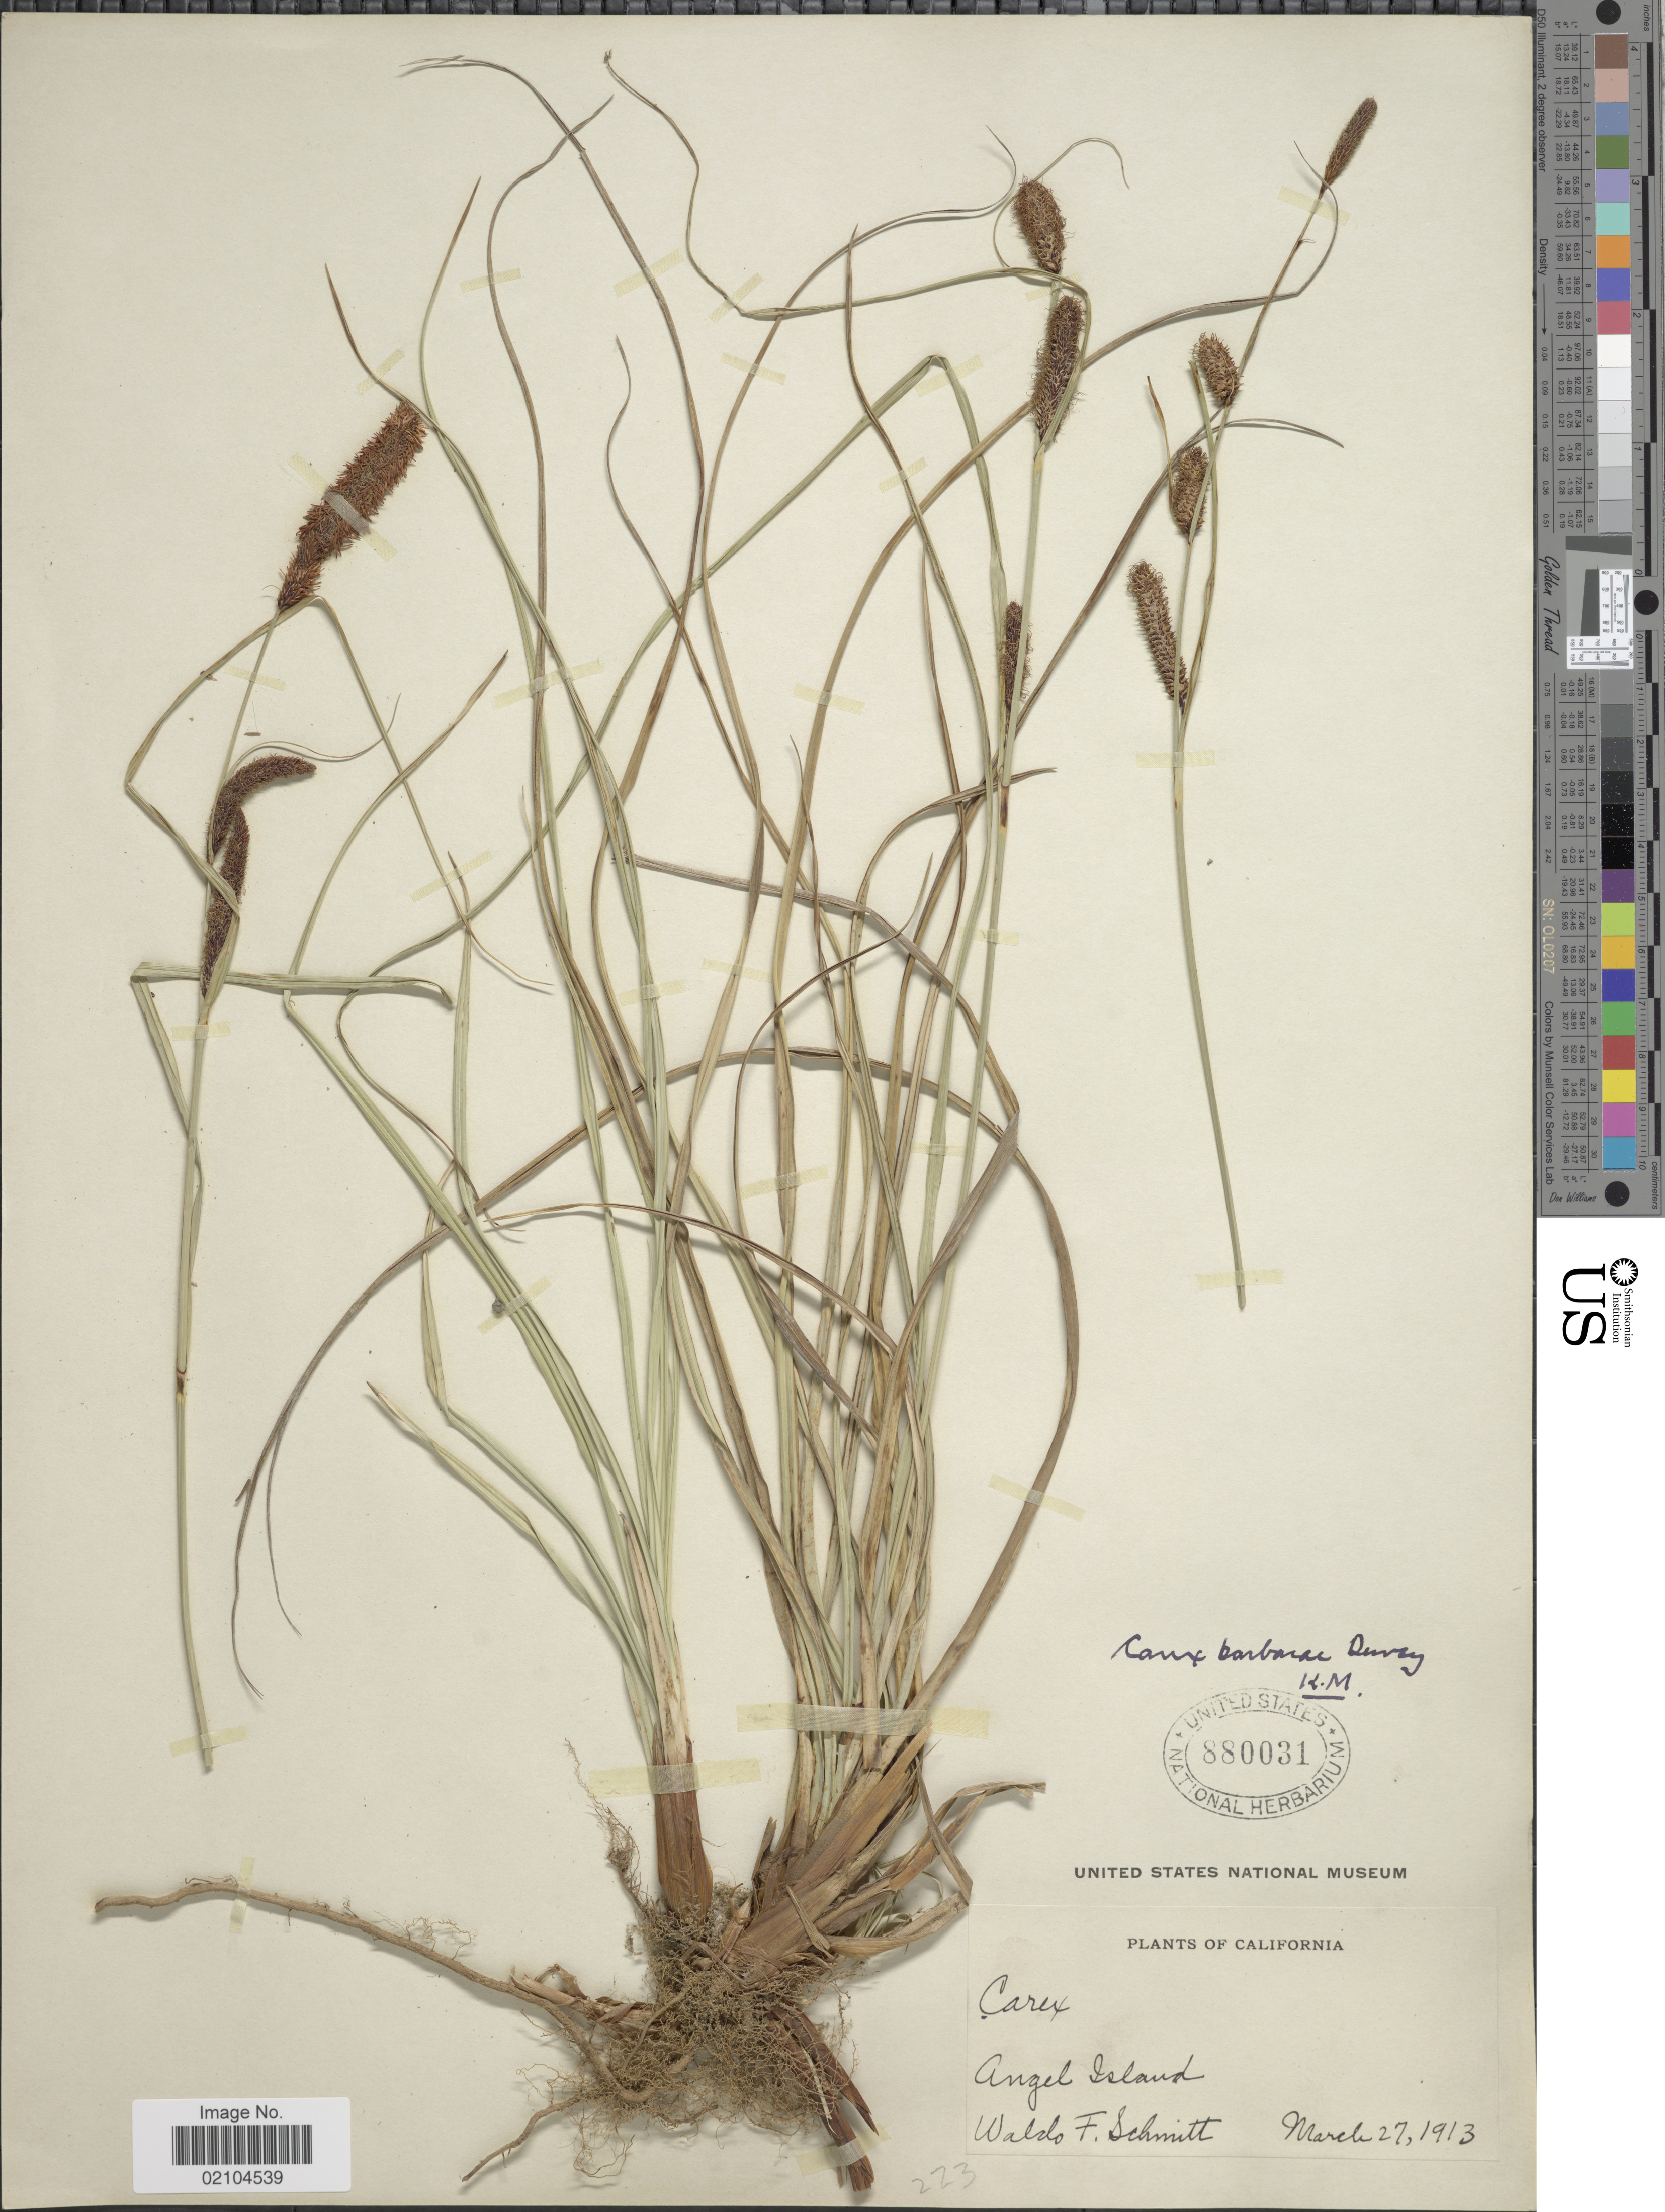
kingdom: Plantae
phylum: Tracheophyta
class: Liliopsida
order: Poales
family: Cyperaceae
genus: Carex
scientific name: Carex barbarae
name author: Dewey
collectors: W. F. Schmitt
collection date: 1913-03-27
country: United States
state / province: California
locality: Angel Island.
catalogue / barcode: US 880031